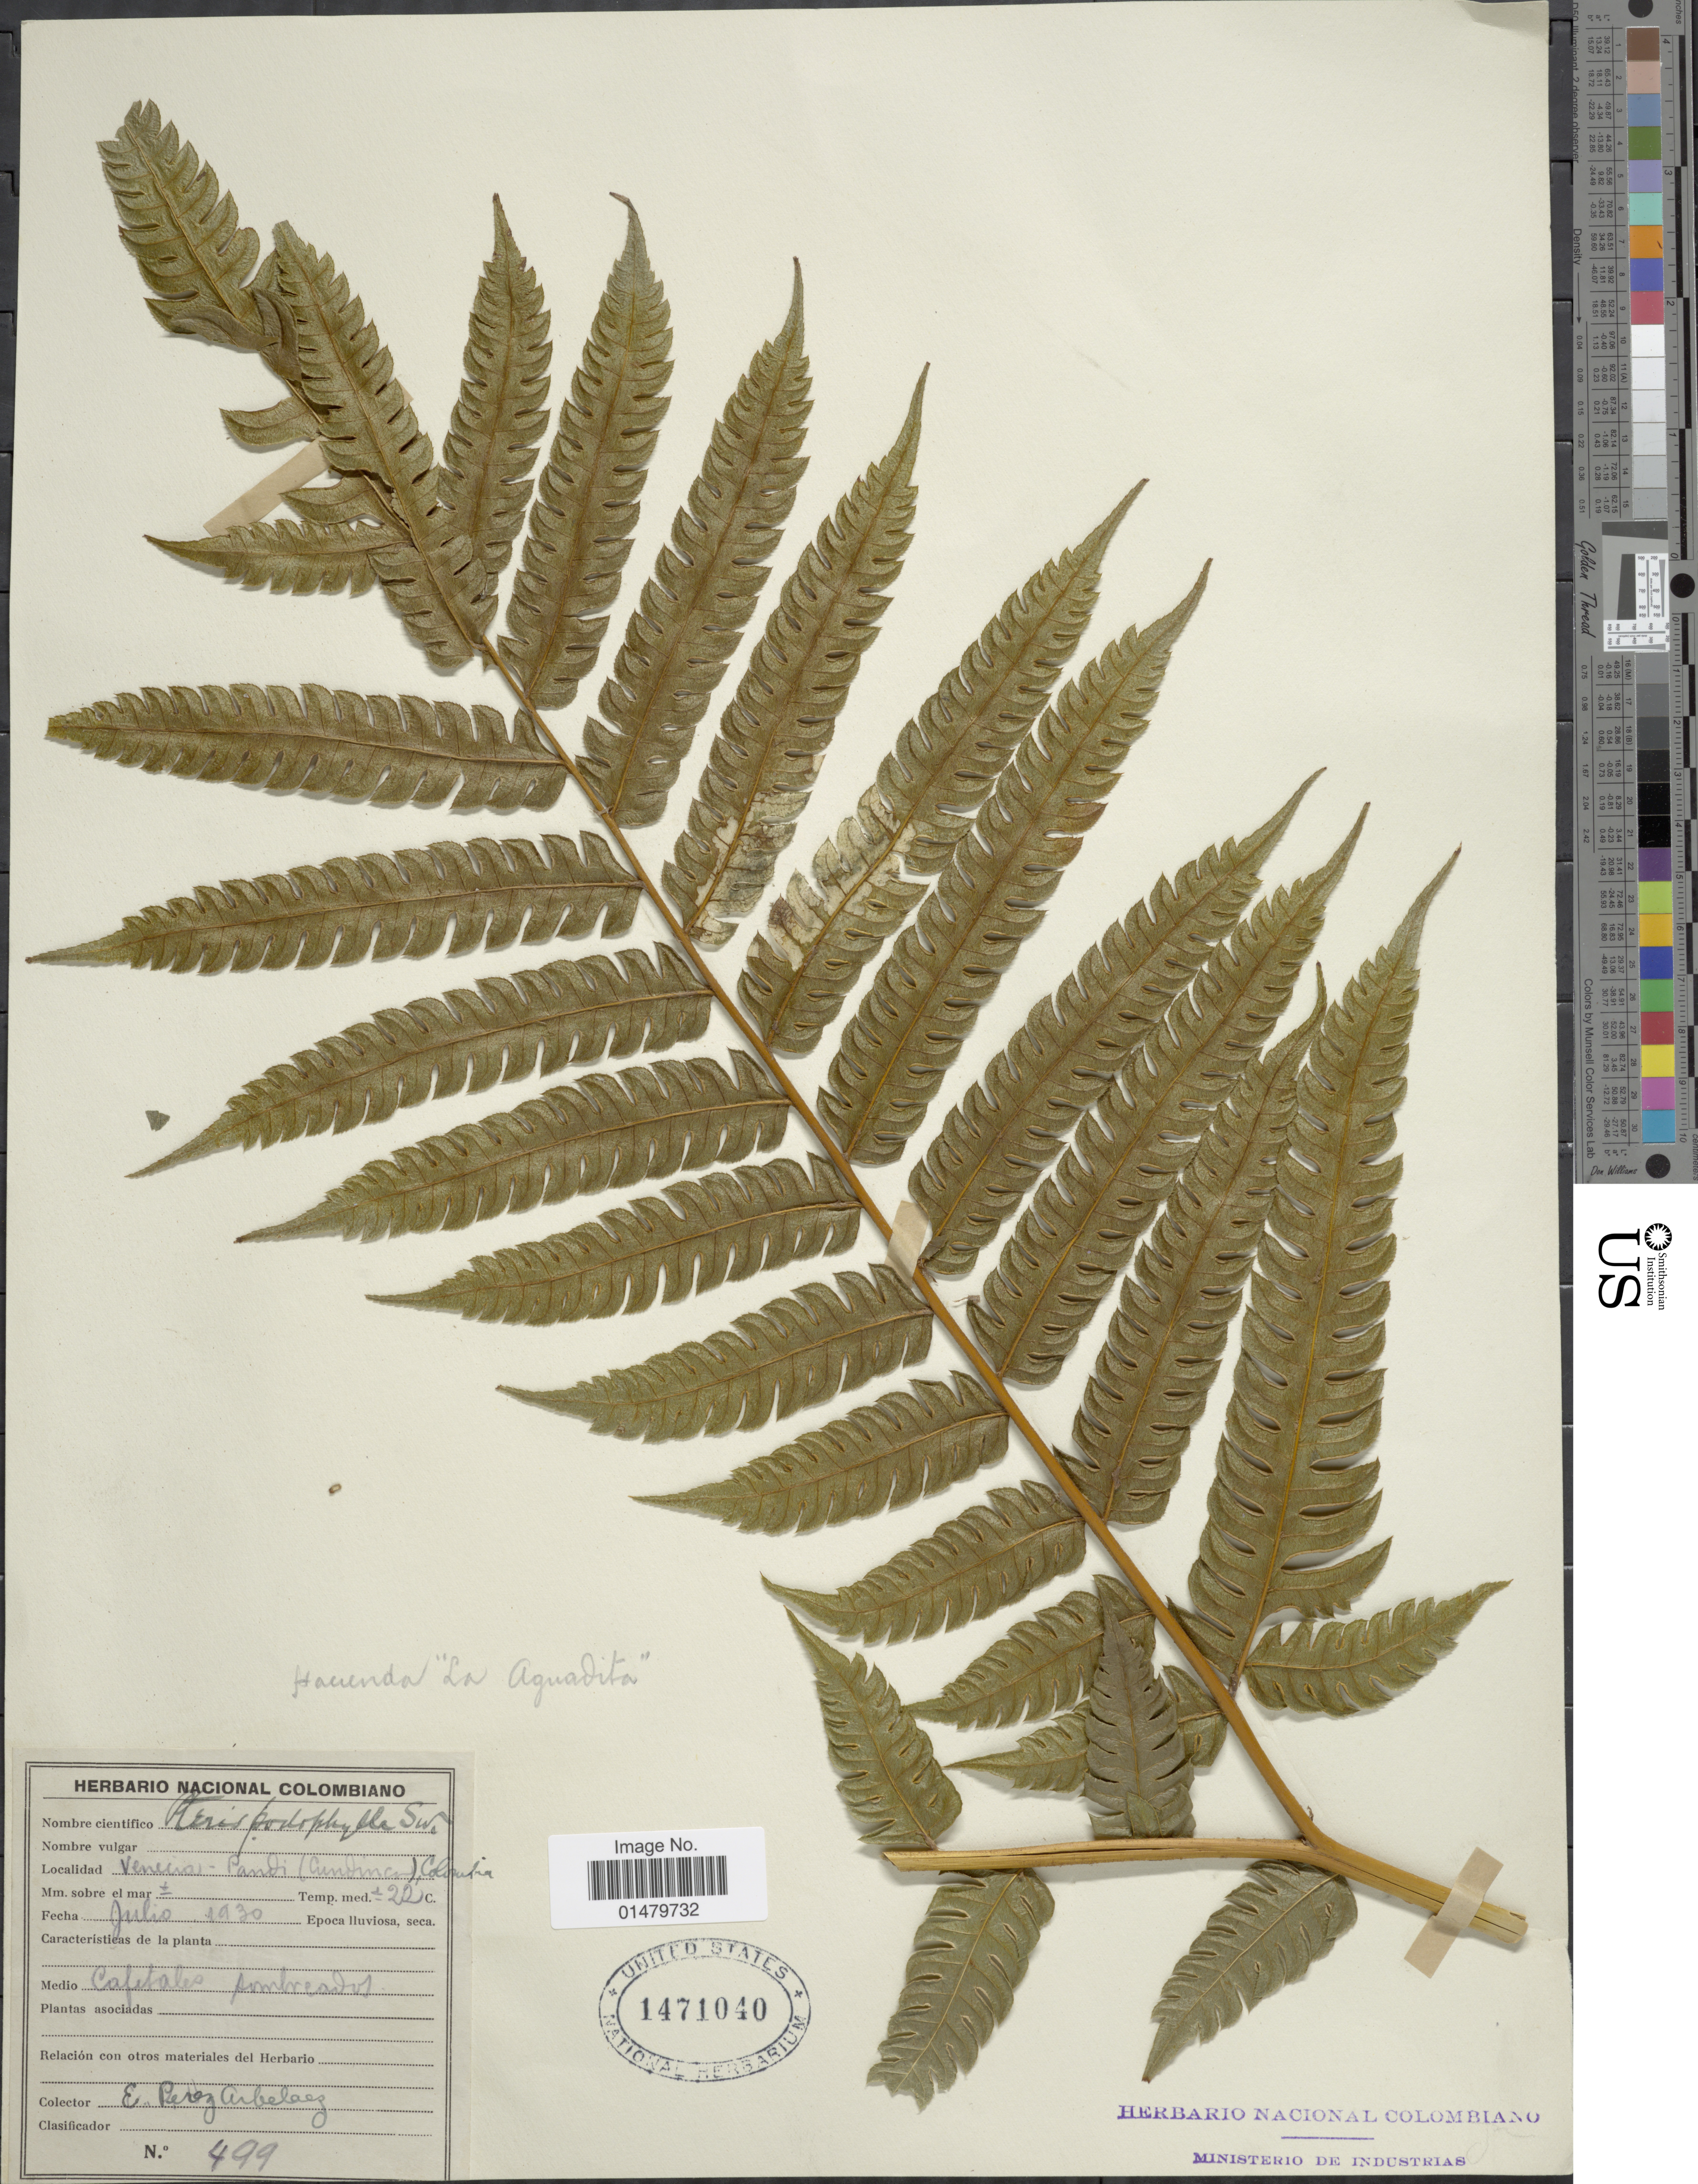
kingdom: Plantae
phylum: Tracheophyta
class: Polypodiopsida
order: Polypodiales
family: Pteridaceae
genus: Pteris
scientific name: Pteris podophylla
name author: Sw.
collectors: E. Pérez Arbeláez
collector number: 499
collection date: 1930-07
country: Colombia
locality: Venecia - Pandi (Cundina).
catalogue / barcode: US 1471040